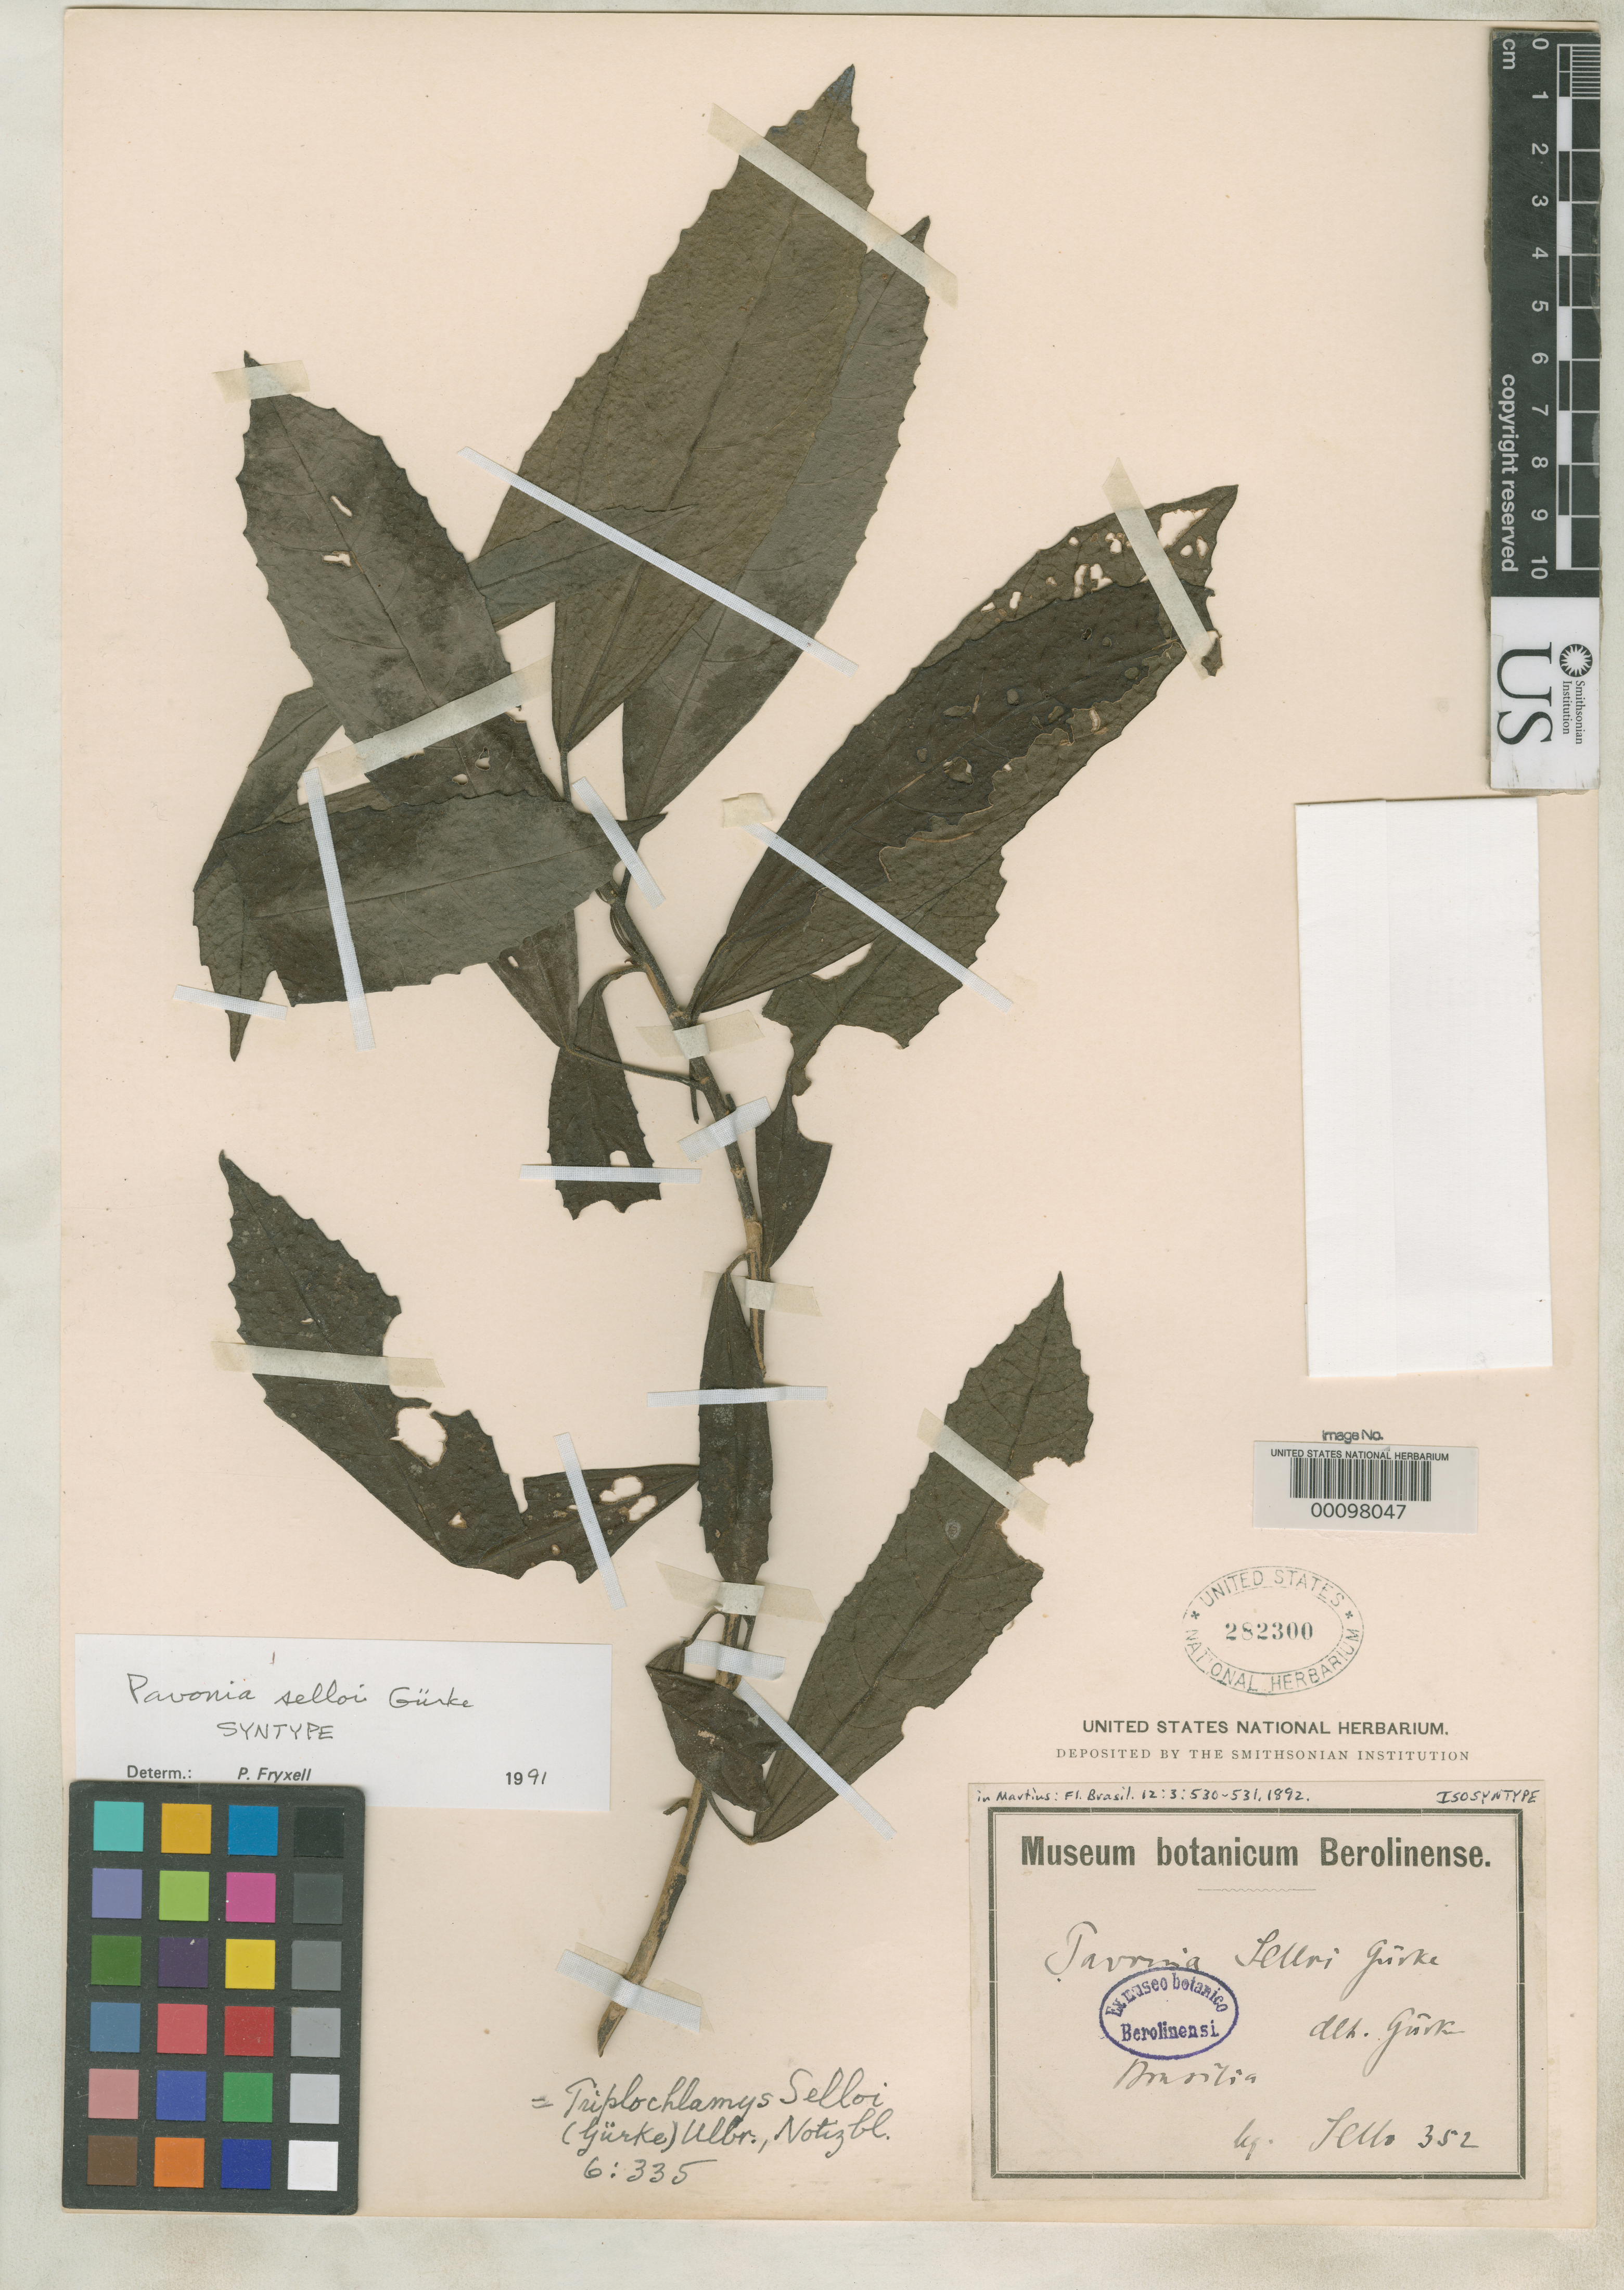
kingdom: Plantae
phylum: Tracheophyta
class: Magnoliopsida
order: Malvales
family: Malvaceae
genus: Pavonia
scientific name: Pavonia selloi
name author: Gürke in Mart.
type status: Isosyntype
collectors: F. Sellow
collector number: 352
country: Brazil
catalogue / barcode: US 282300